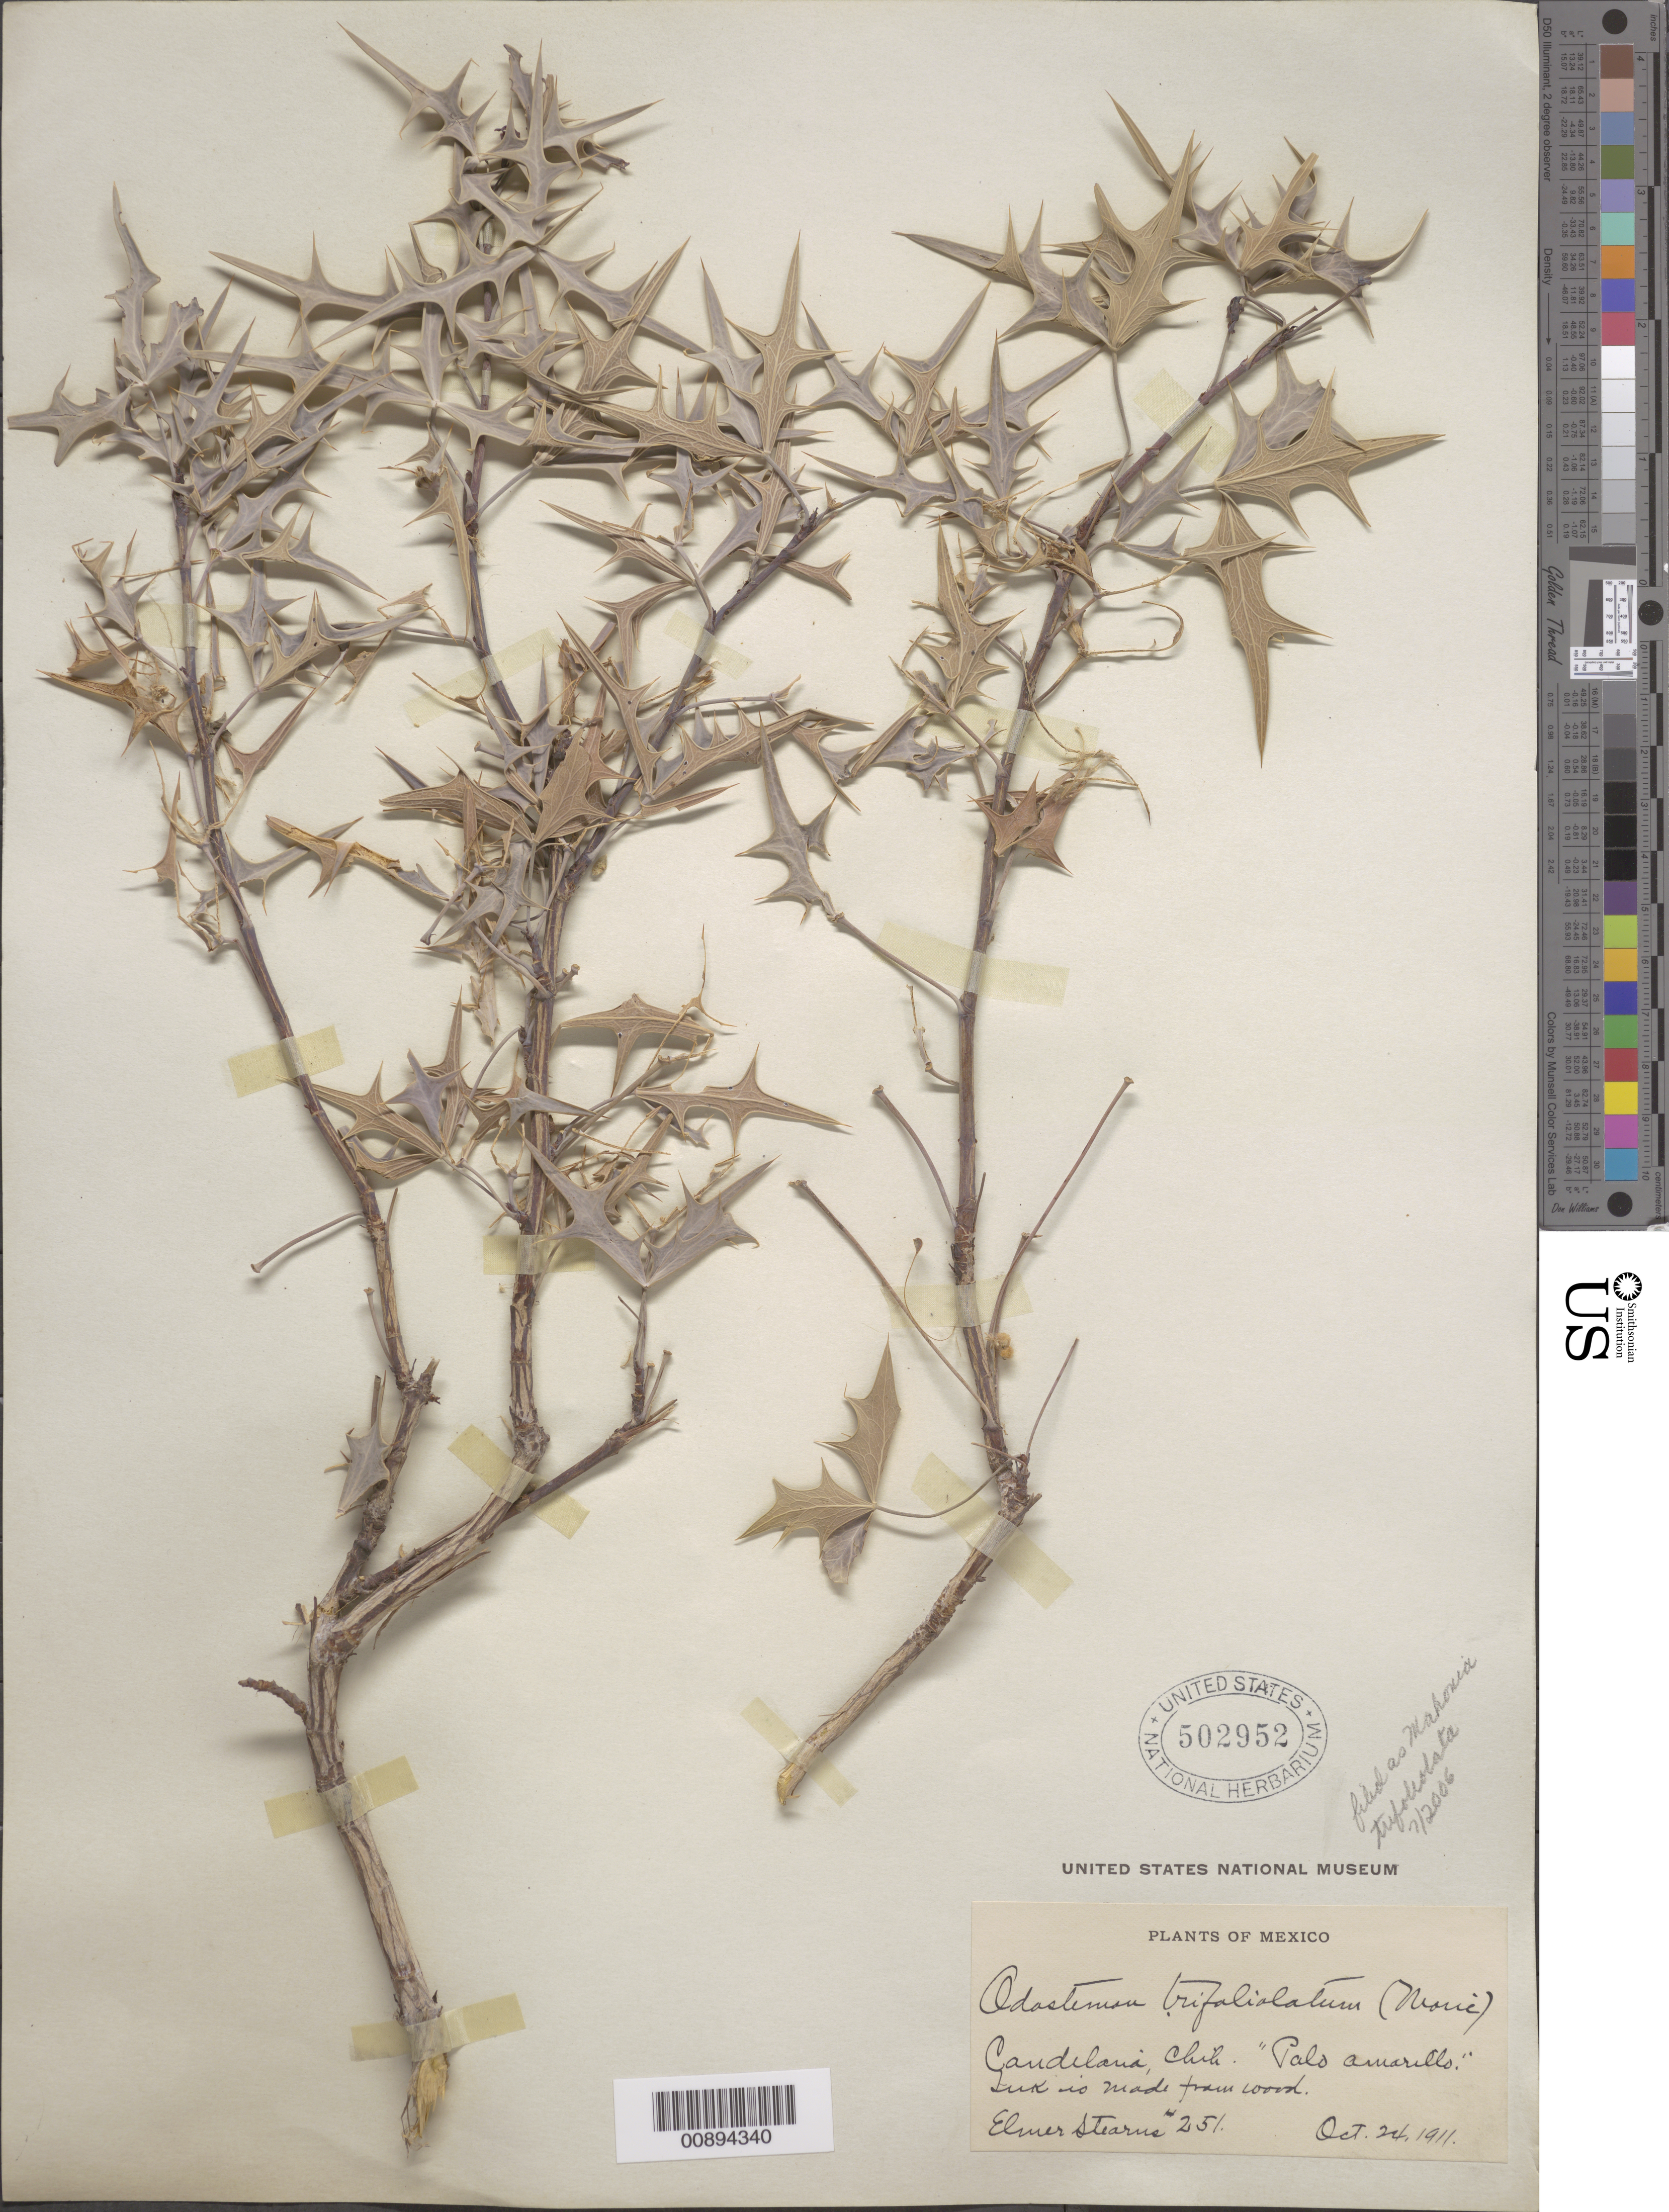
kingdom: Plantae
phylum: Tracheophyta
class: Magnoliopsida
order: Ranunculales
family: Berberidaceae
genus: Mahonia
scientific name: Mahonia trifoliolata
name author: (Monic.) Fedde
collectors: E. Stearns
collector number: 251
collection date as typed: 24 Oct 1911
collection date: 1911-10-24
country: Mexico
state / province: Chihuahua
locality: Candelaria, Chihuahua.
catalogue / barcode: US 502952